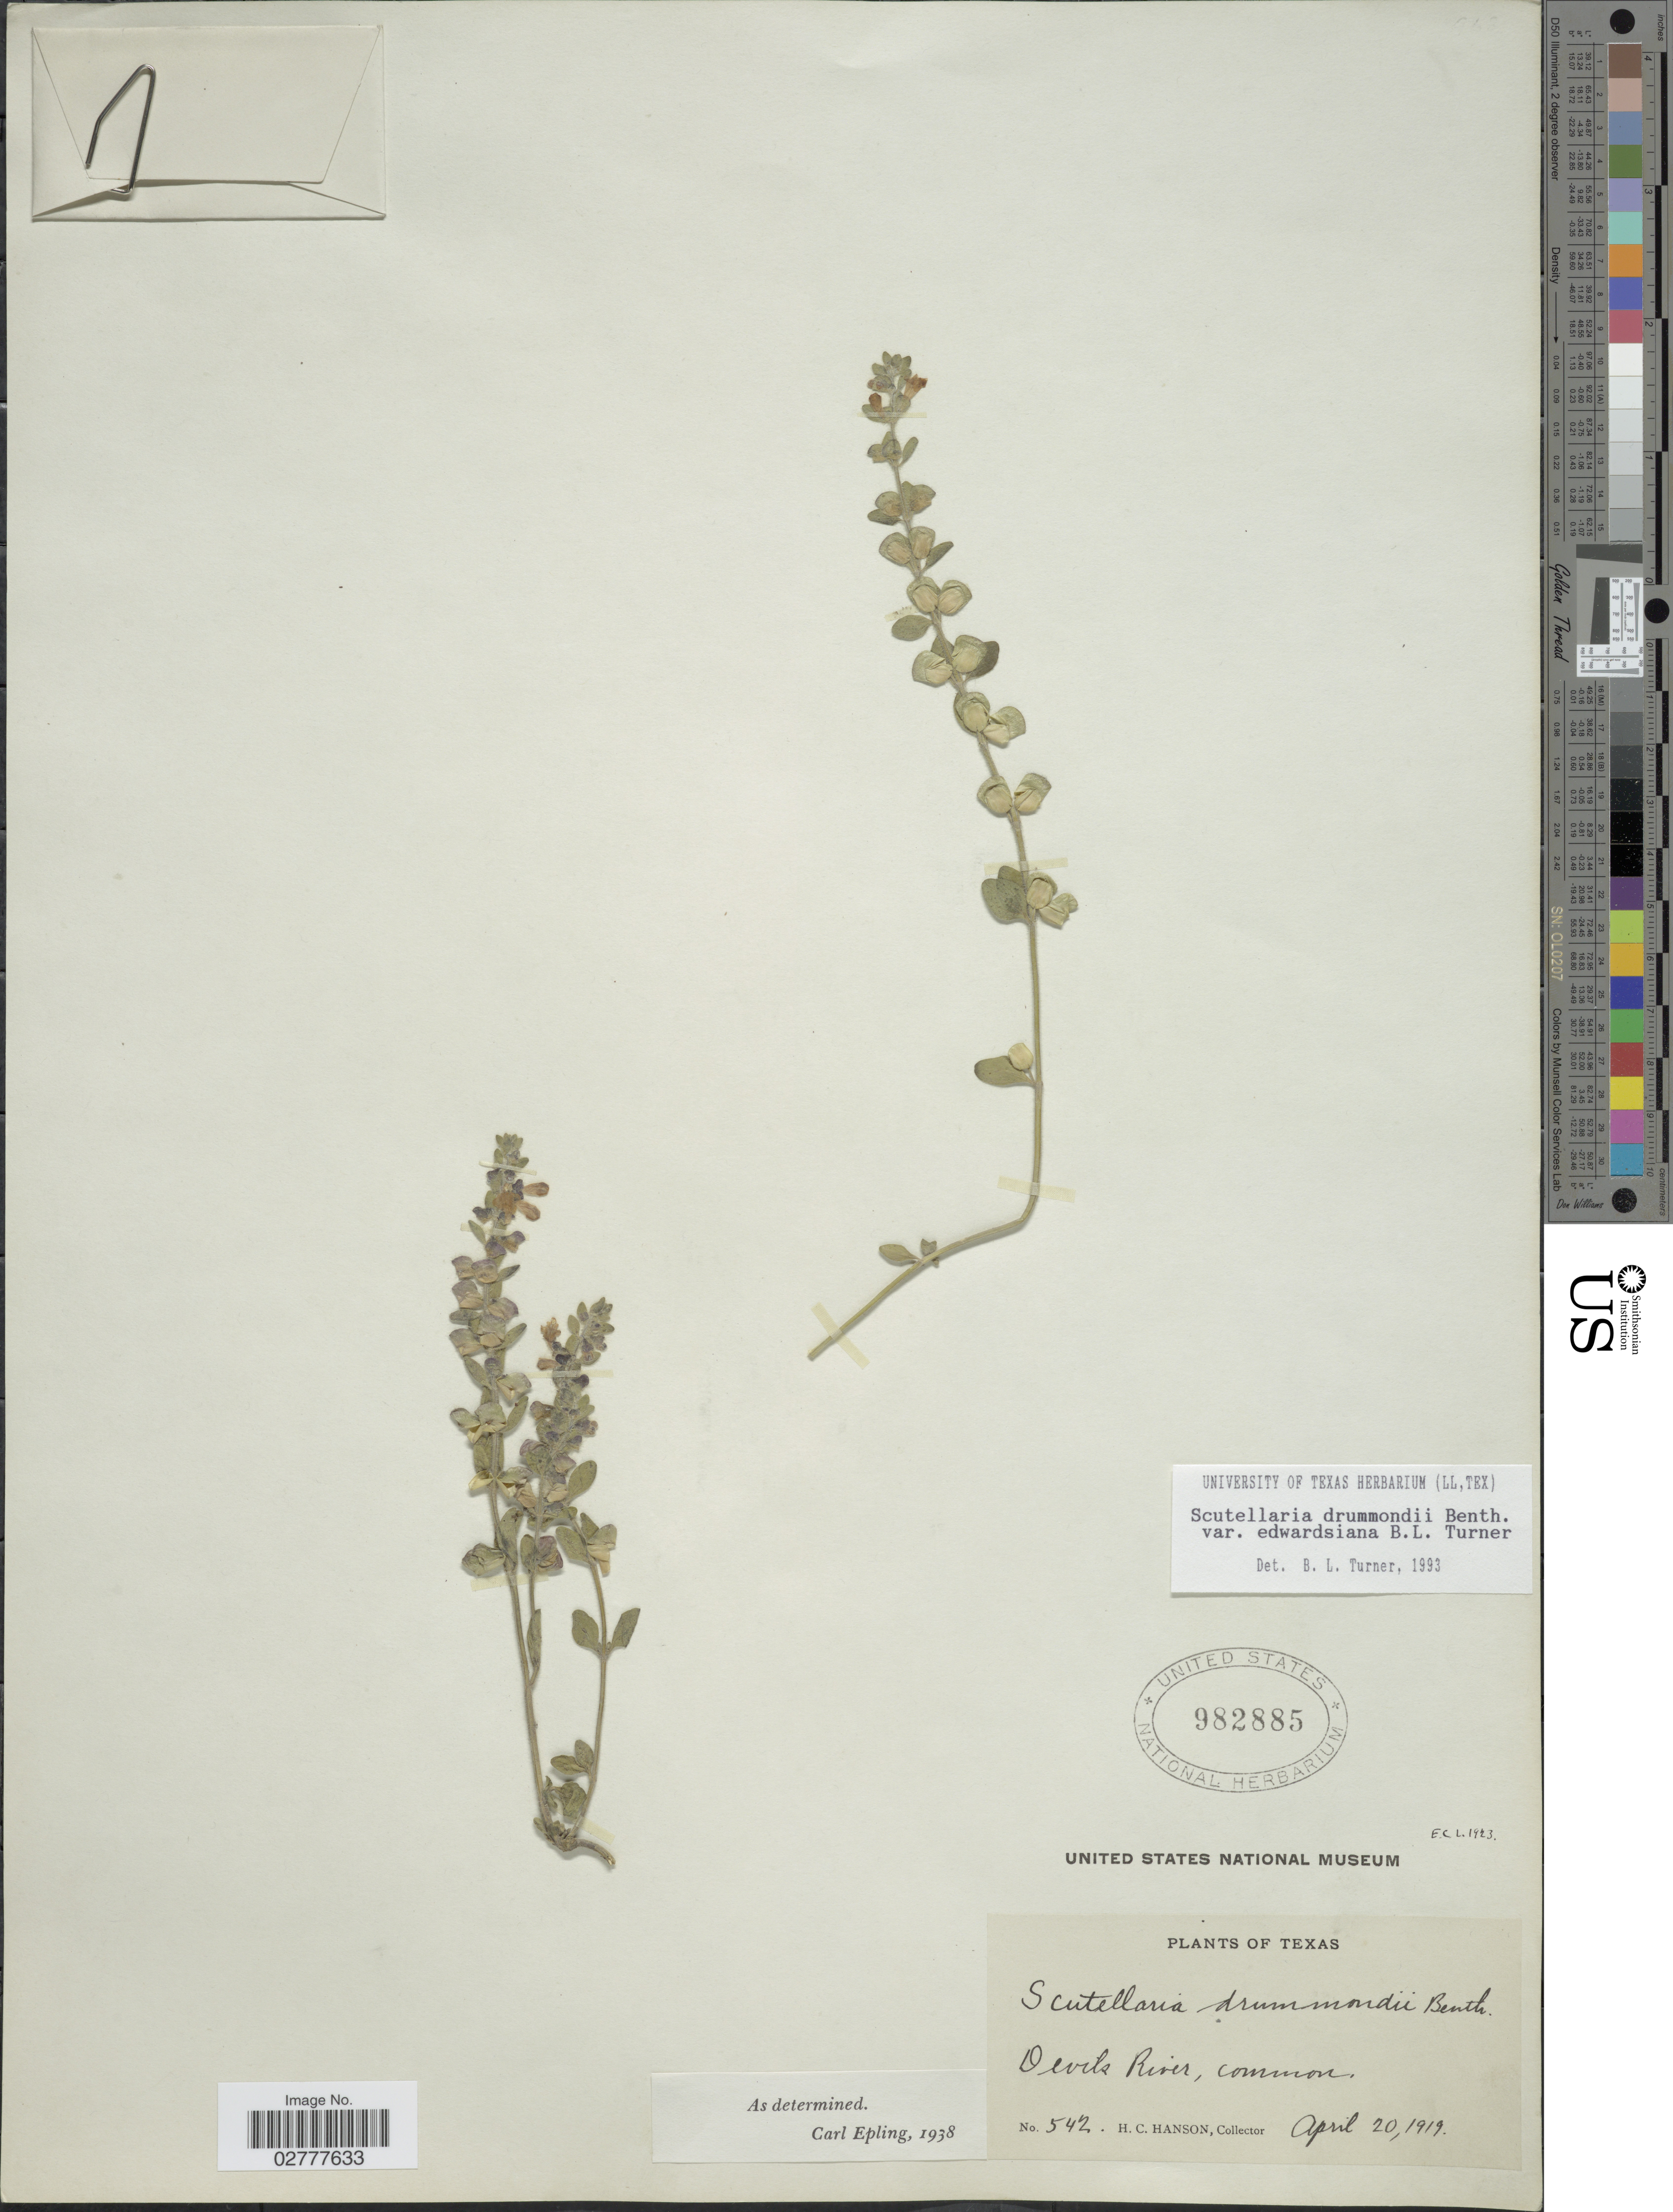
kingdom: Plantae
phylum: Tracheophyta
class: Magnoliopsida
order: Lamiales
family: Lamiaceae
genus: Scutellaria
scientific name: Scutellaria drummondii var. edwardsiana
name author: Benth.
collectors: H. Hanson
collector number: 542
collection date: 1919-04-20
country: United States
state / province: Texas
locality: Devils River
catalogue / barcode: US 982885